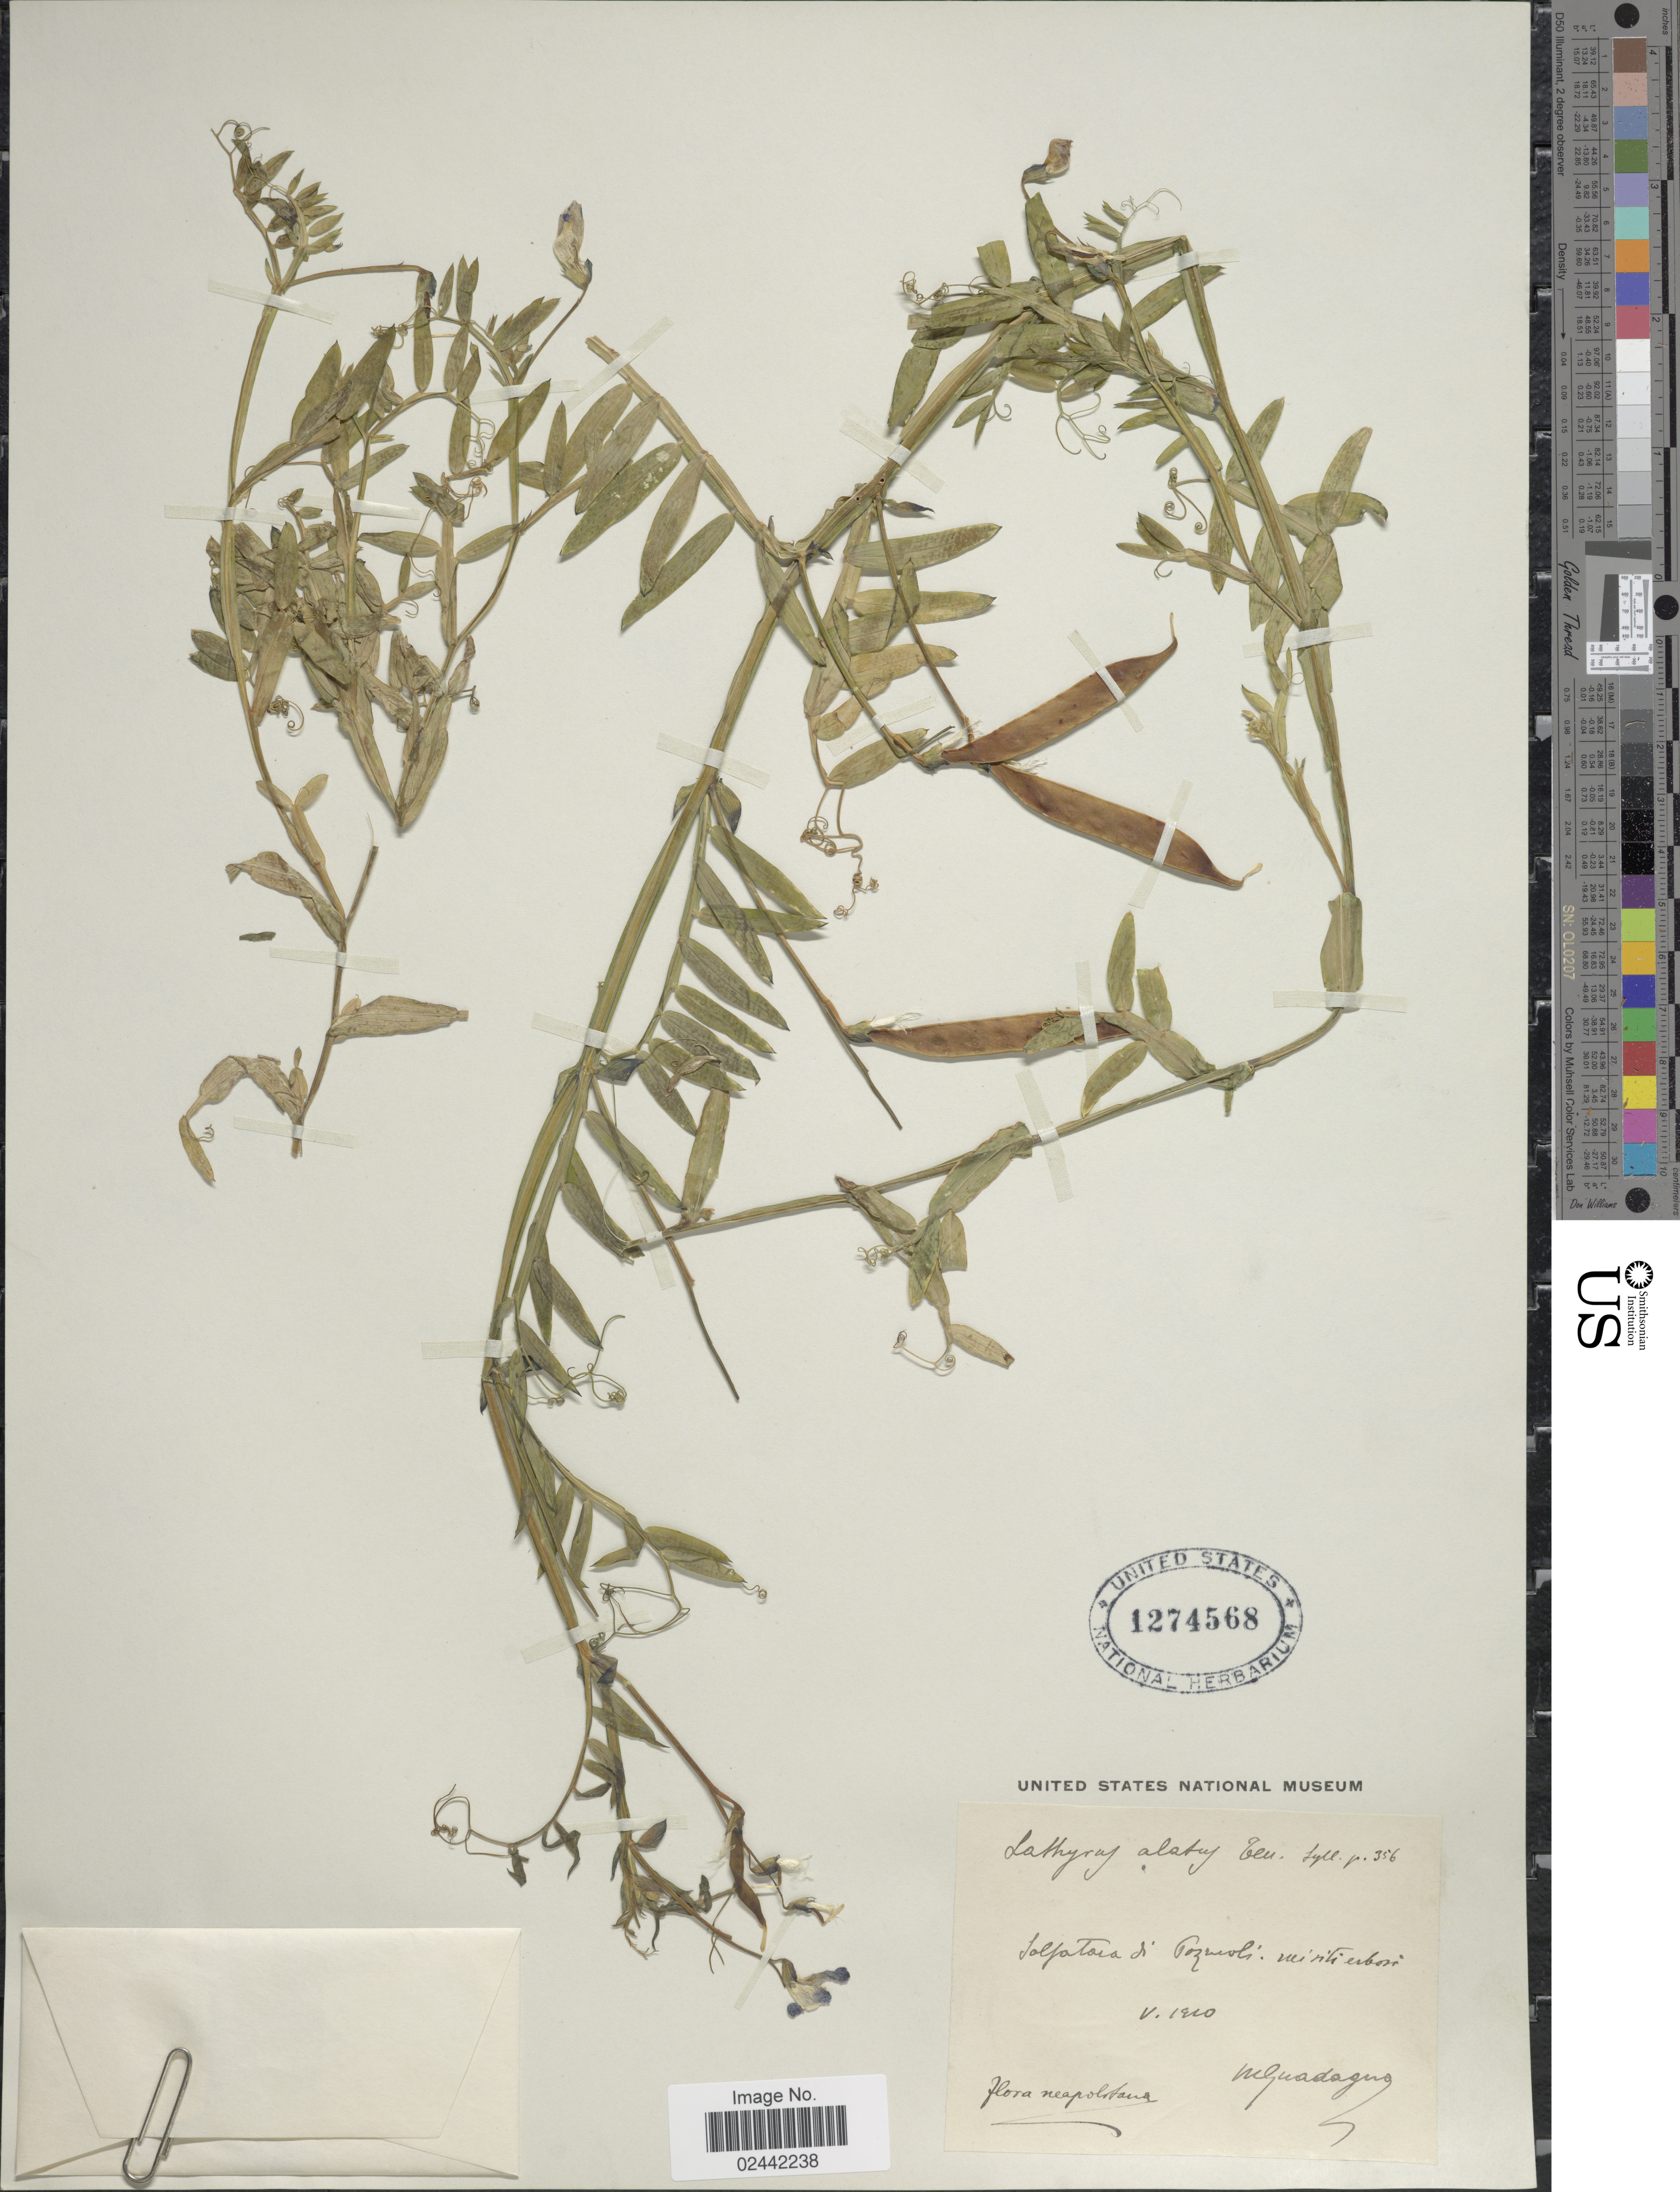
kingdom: Plantae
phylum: Tracheophyta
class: Magnoliopsida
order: Fabales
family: Fabaceae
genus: Lathyrus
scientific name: Lathyrus alatus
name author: (Maxim.) Kom.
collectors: M. Guadagno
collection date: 1920-05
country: Italy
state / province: Campania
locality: Tolpatoia di Pozzuoli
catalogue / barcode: US 1274568